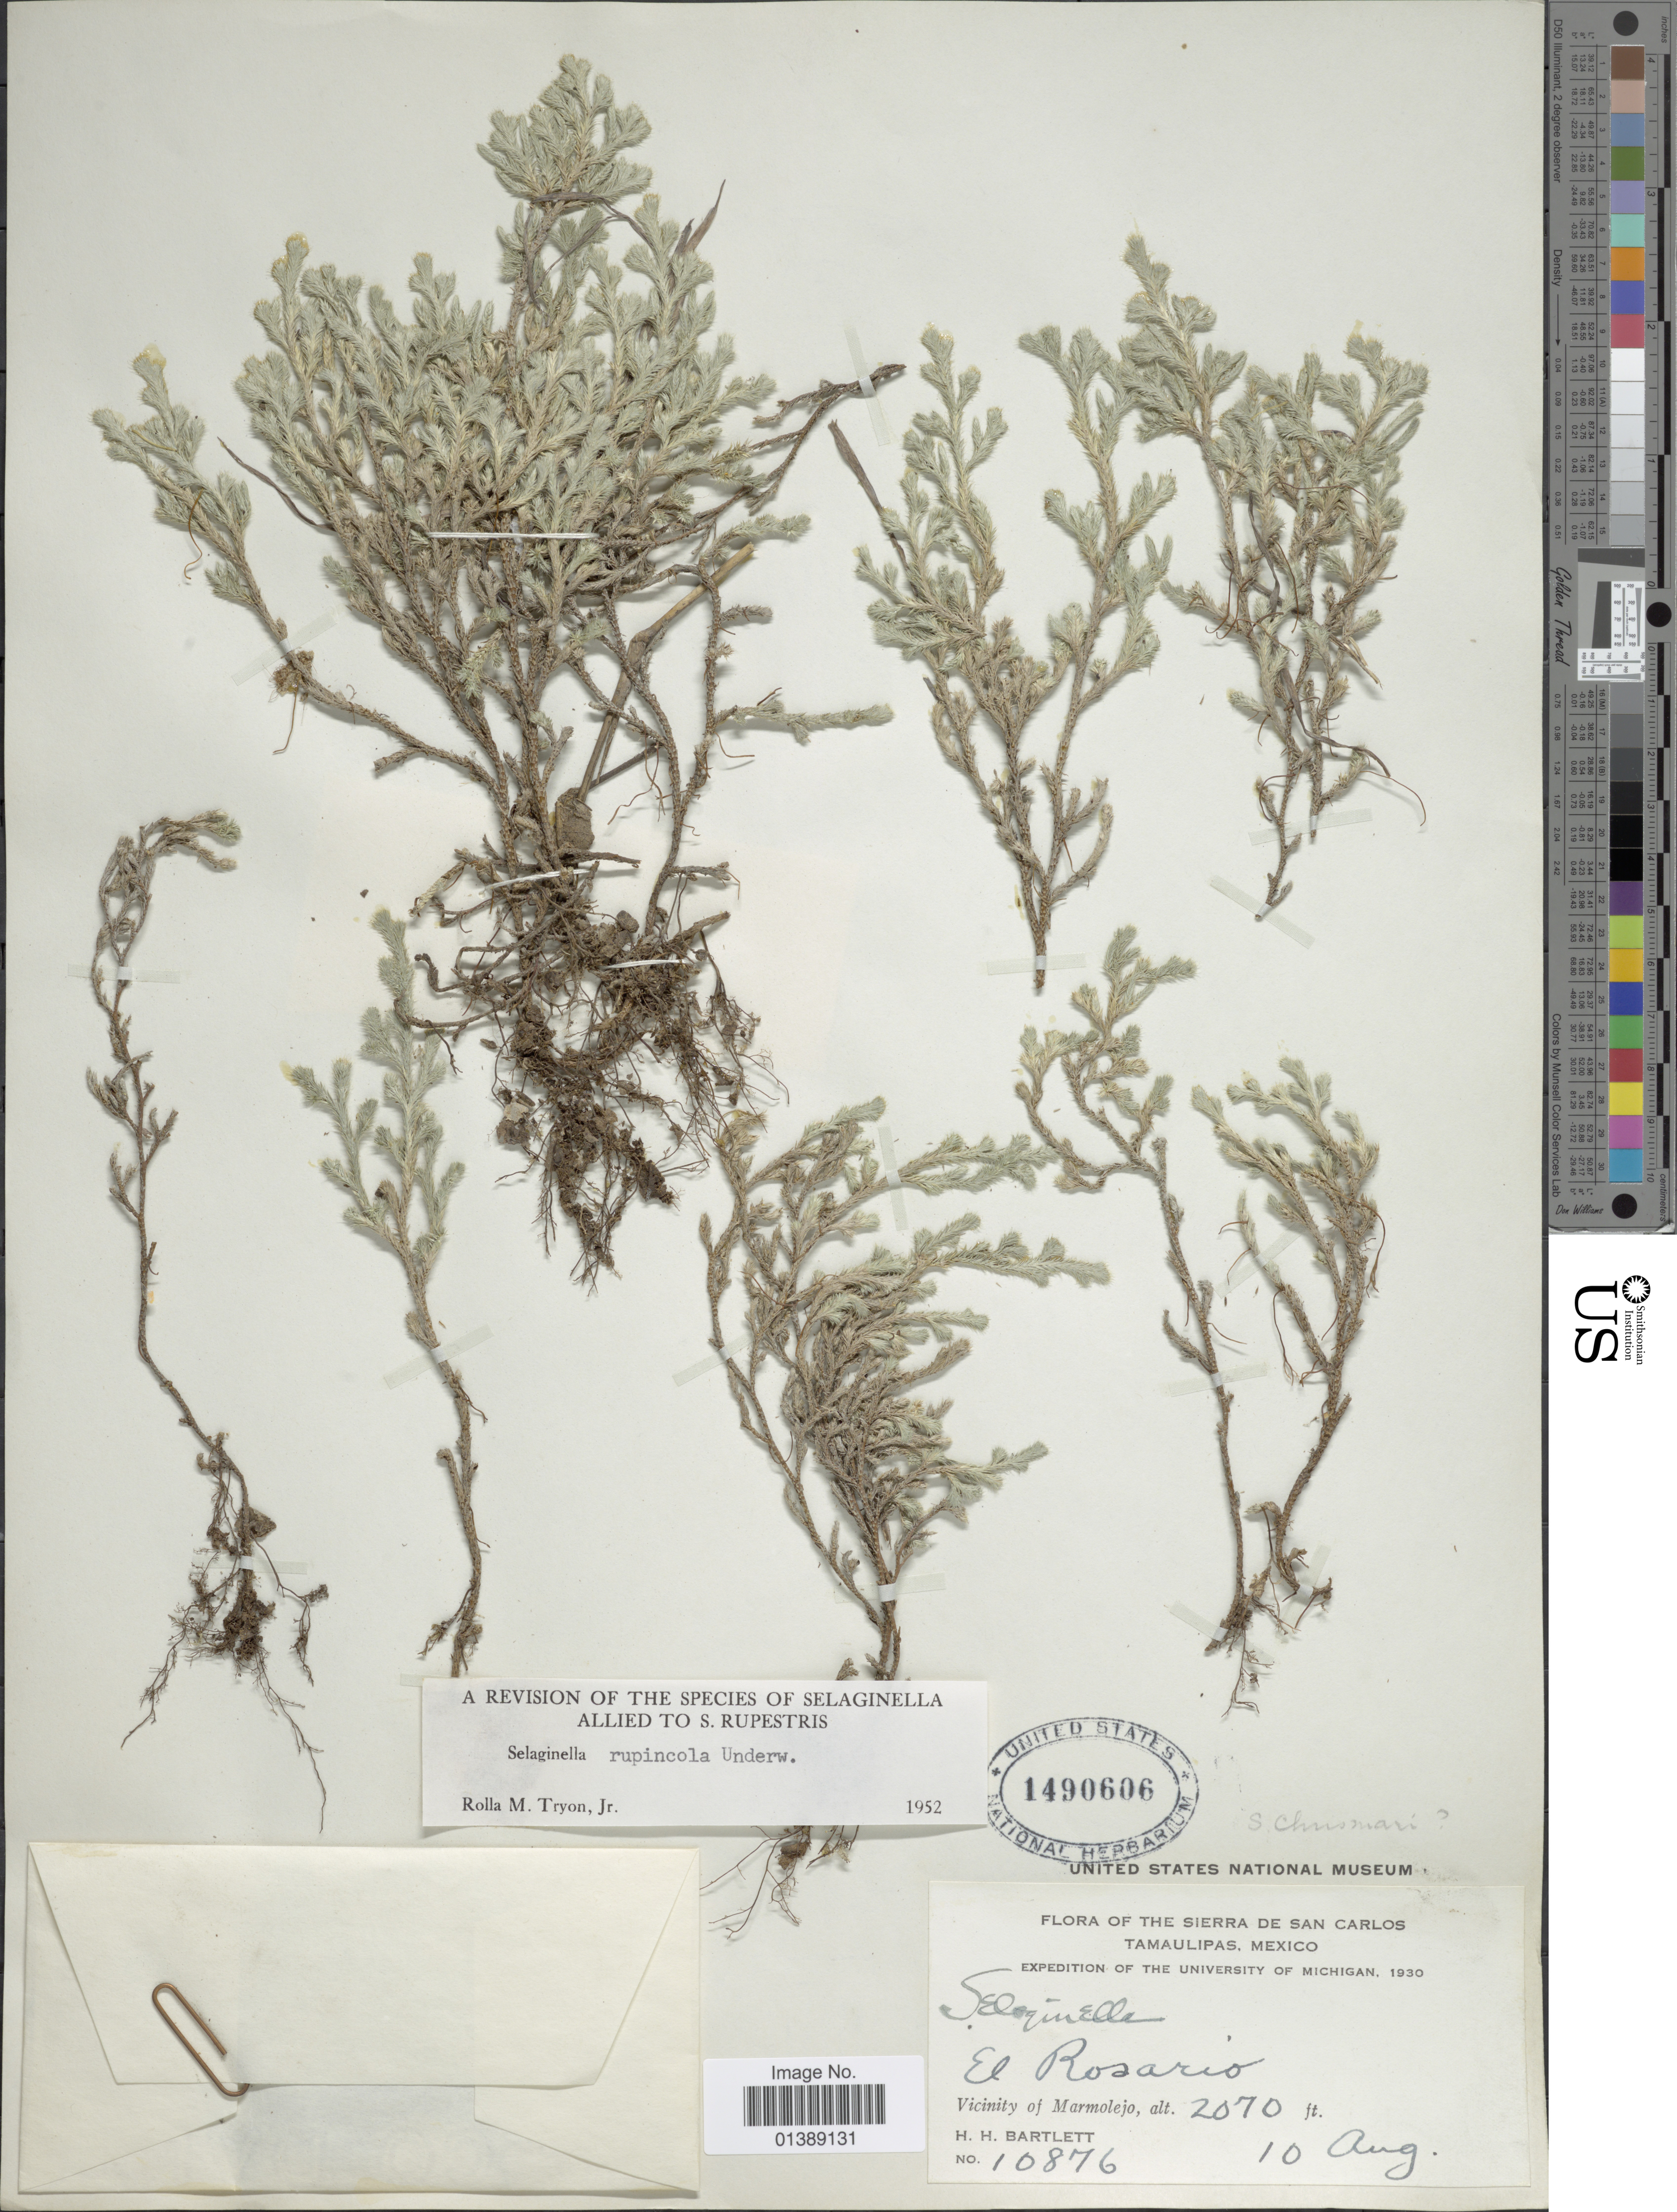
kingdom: Plantae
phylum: Tracheophyta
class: Lycopodiopsida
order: Selaginellales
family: Selaginellaceae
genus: Selaginella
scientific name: Selaginella rupincola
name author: Underw.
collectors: H. H. Bartlett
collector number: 10876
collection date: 1930-08-10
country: Mexico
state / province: Tamaulipas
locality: The Sierra de San Carlos, El Rosario, Vicinity of Marmolejo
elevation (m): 631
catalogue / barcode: US 1490606